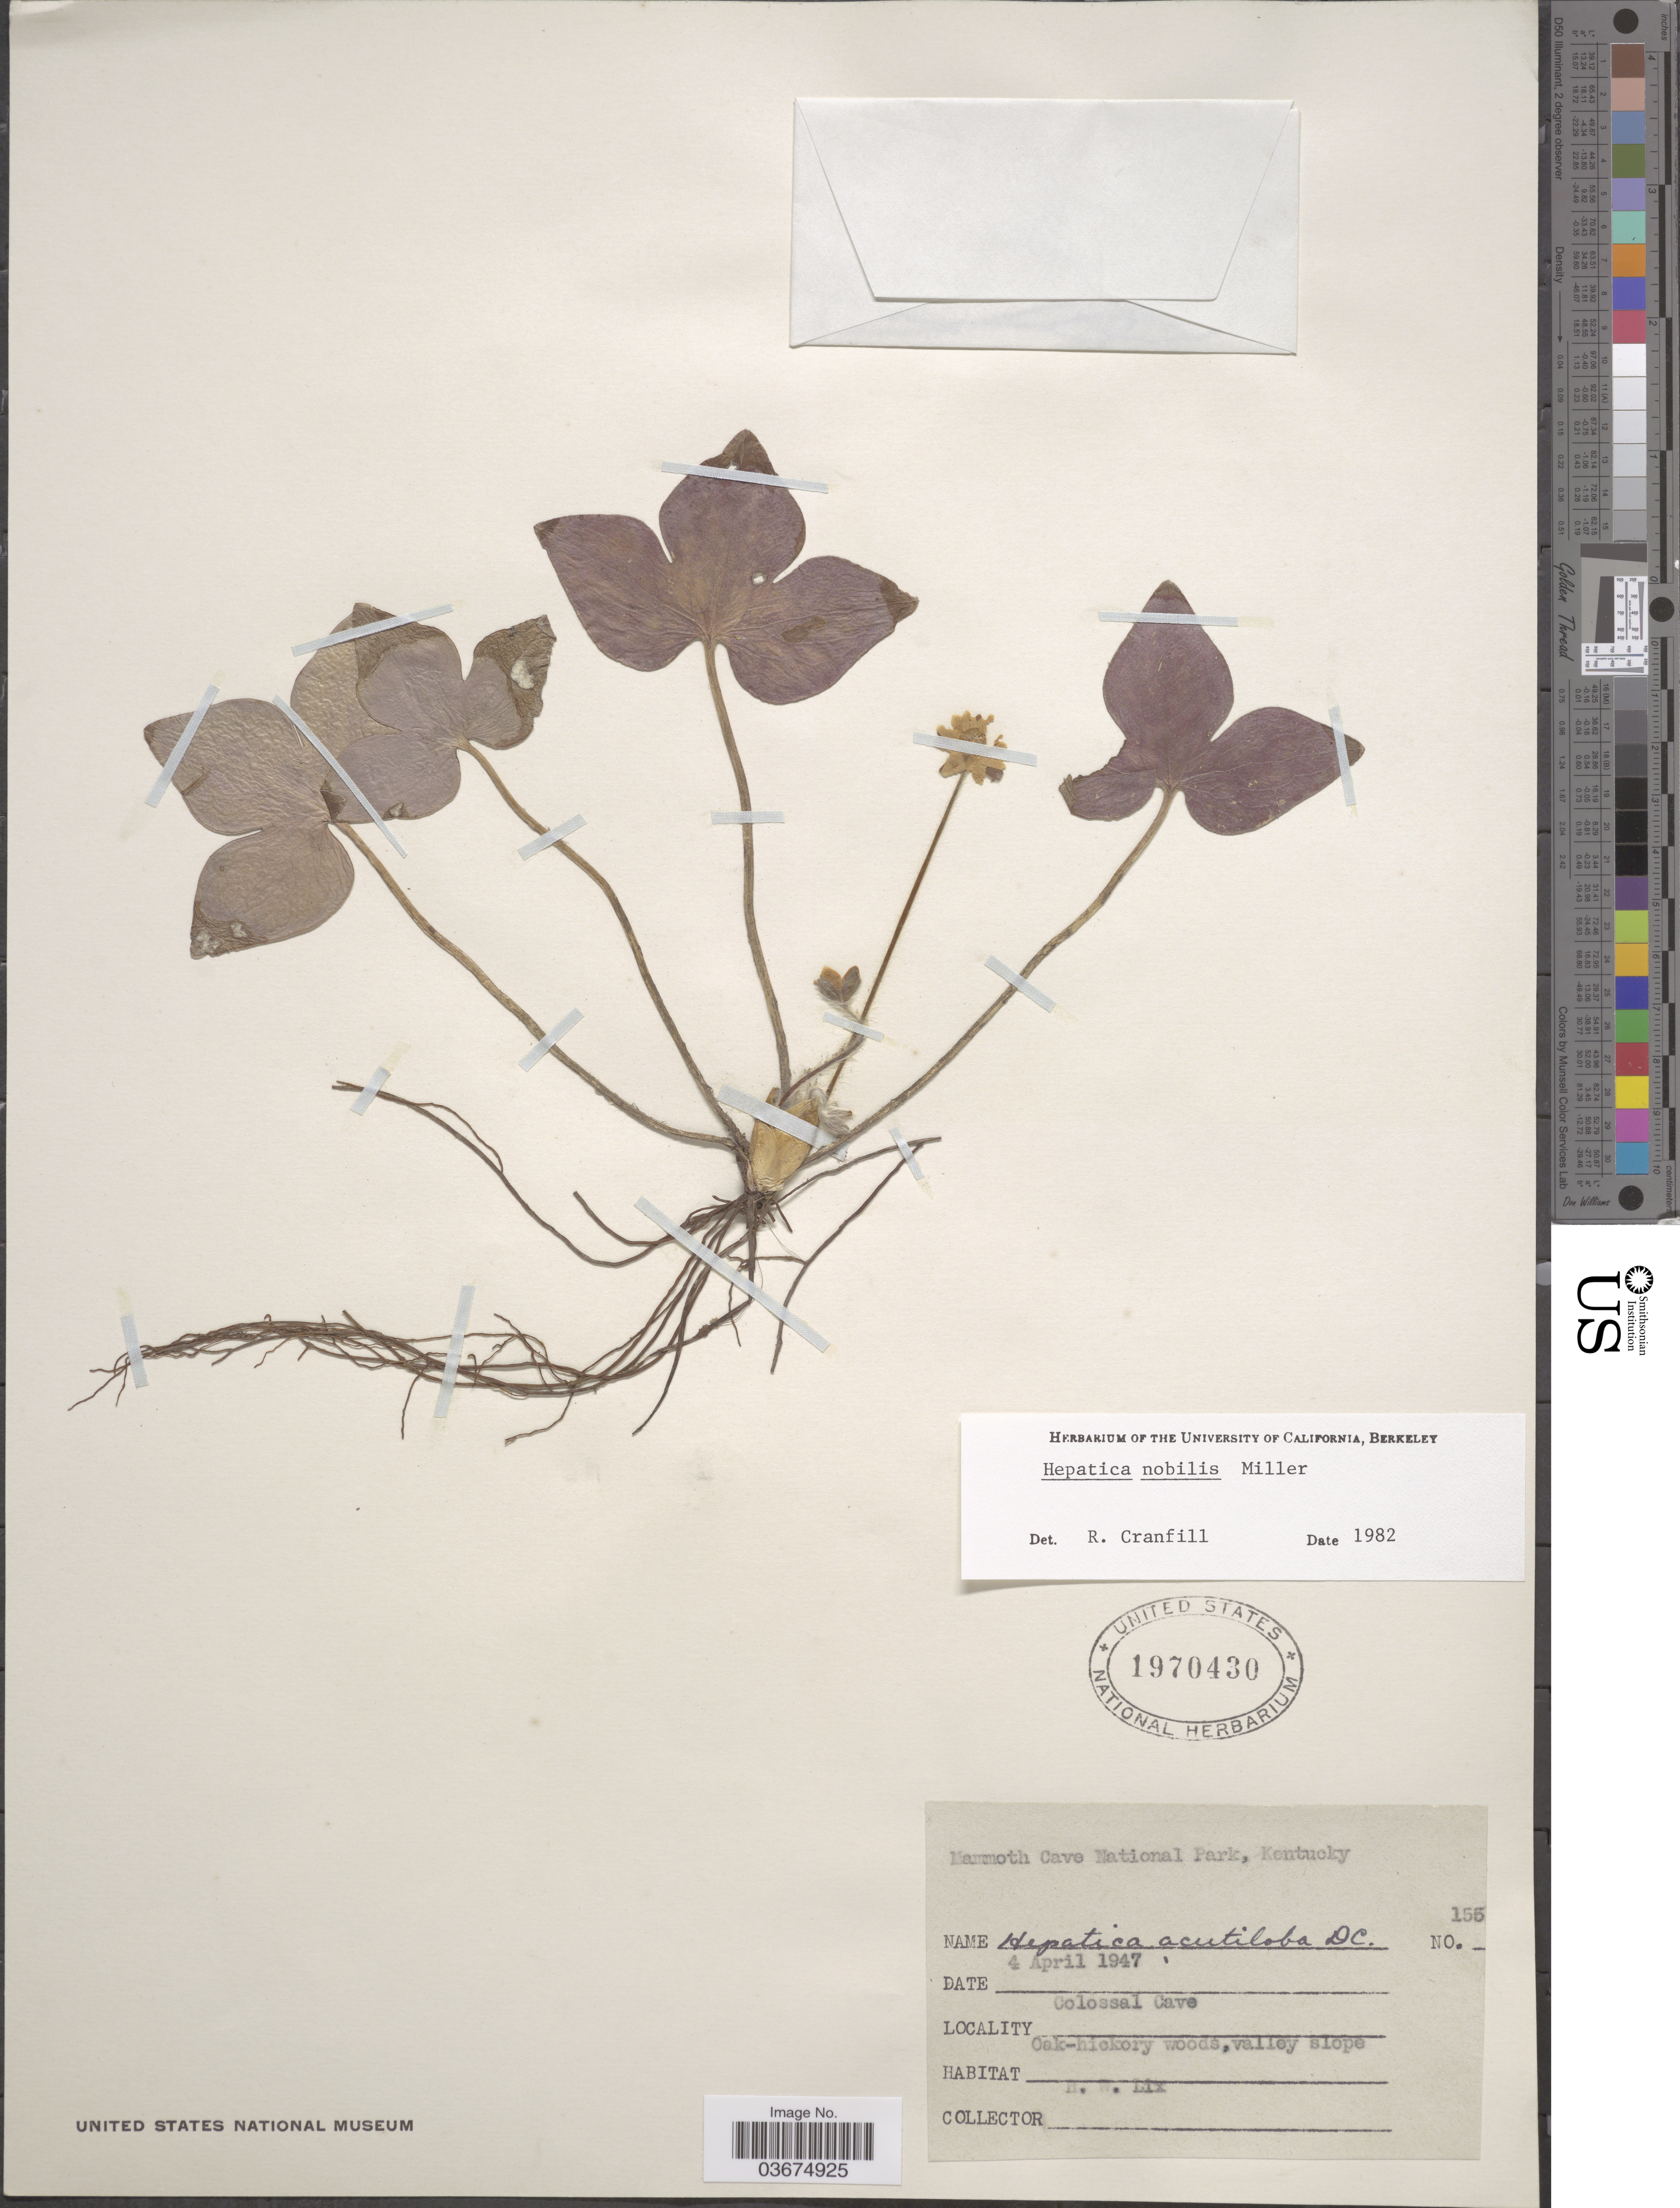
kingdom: Plantae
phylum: Tracheophyta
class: Magnoliopsida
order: Ranunculales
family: Ranunculaceae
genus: Hepatica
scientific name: Hepatica acutiloba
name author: DC.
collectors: H. W. Lix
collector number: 155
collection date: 1947-04-04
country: United States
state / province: Kentucky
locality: Mammoth Cave National Park. Colossal Cave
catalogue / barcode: US 1970430